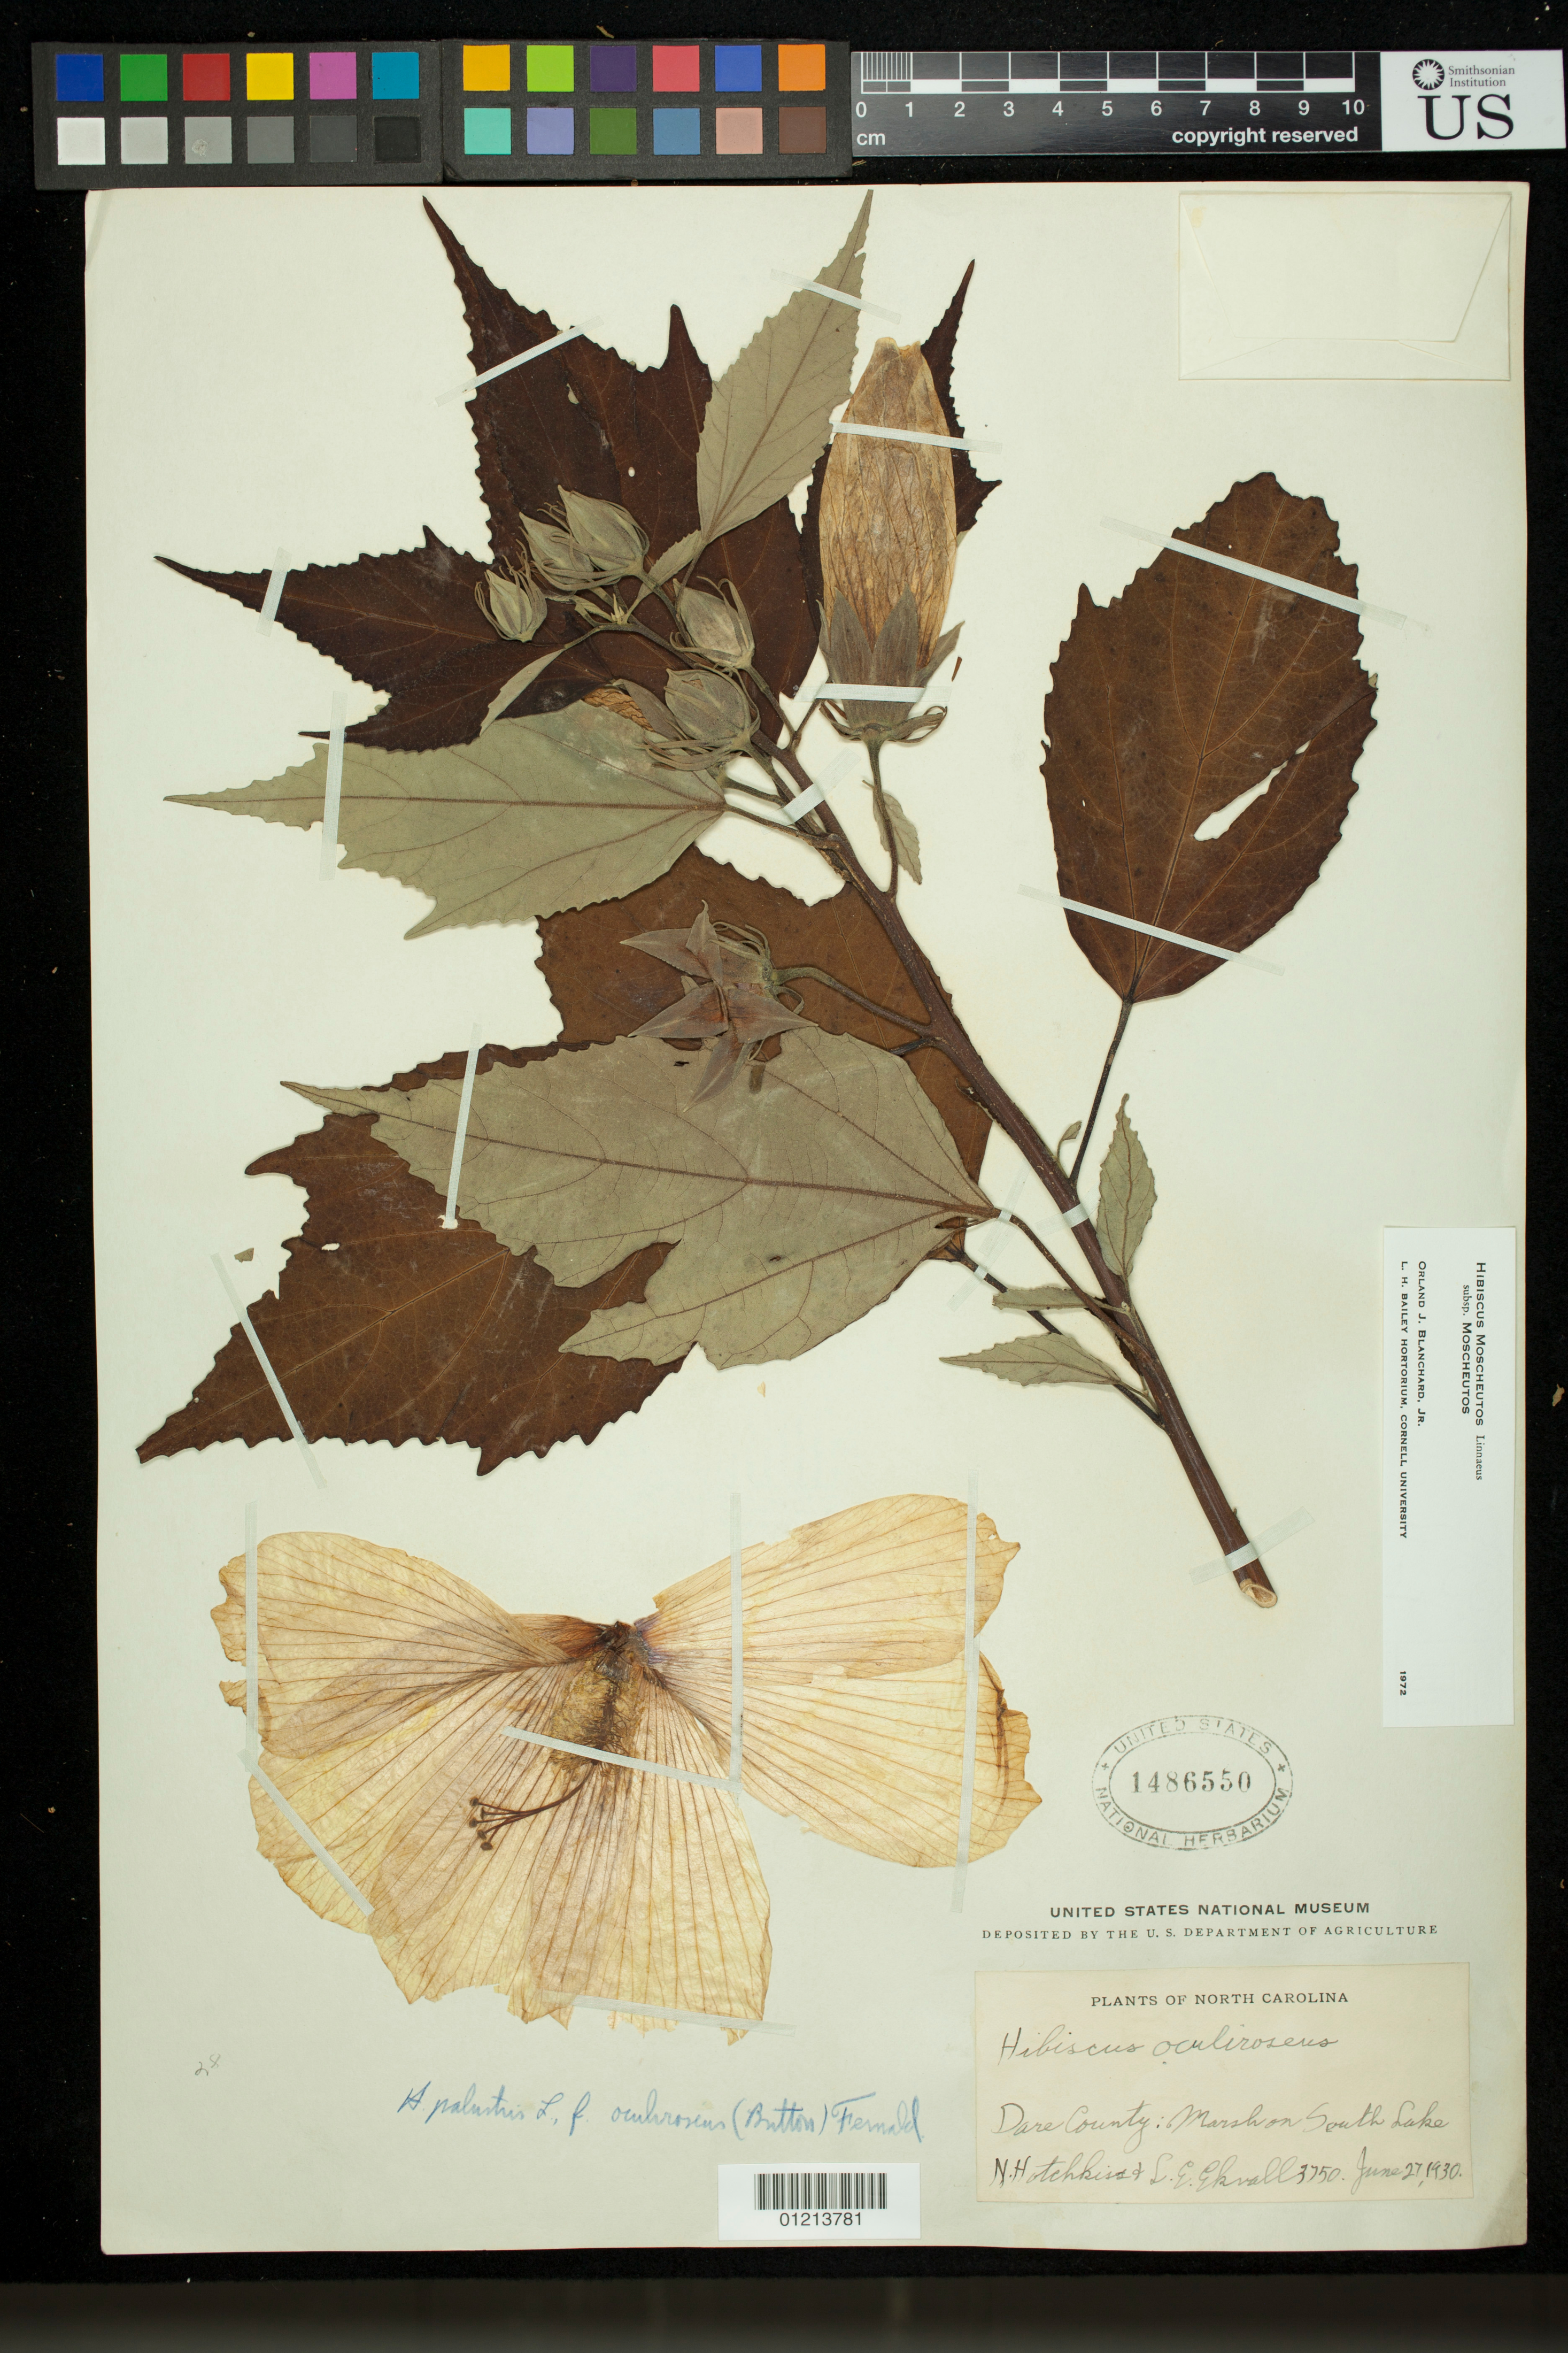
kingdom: Plantae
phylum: Tracheophyta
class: Magnoliopsida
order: Malvales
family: Malvaceae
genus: Hibiscus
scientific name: Hibiscus moscheutos subsp. moscheutos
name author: L.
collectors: N. Hotchkiss & L. Ekvall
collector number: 3750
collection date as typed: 27 Jun 1930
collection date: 1930-06-27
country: United States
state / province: North Carolina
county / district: Dare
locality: Dare County, Marsh on South Lake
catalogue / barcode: US 1486550